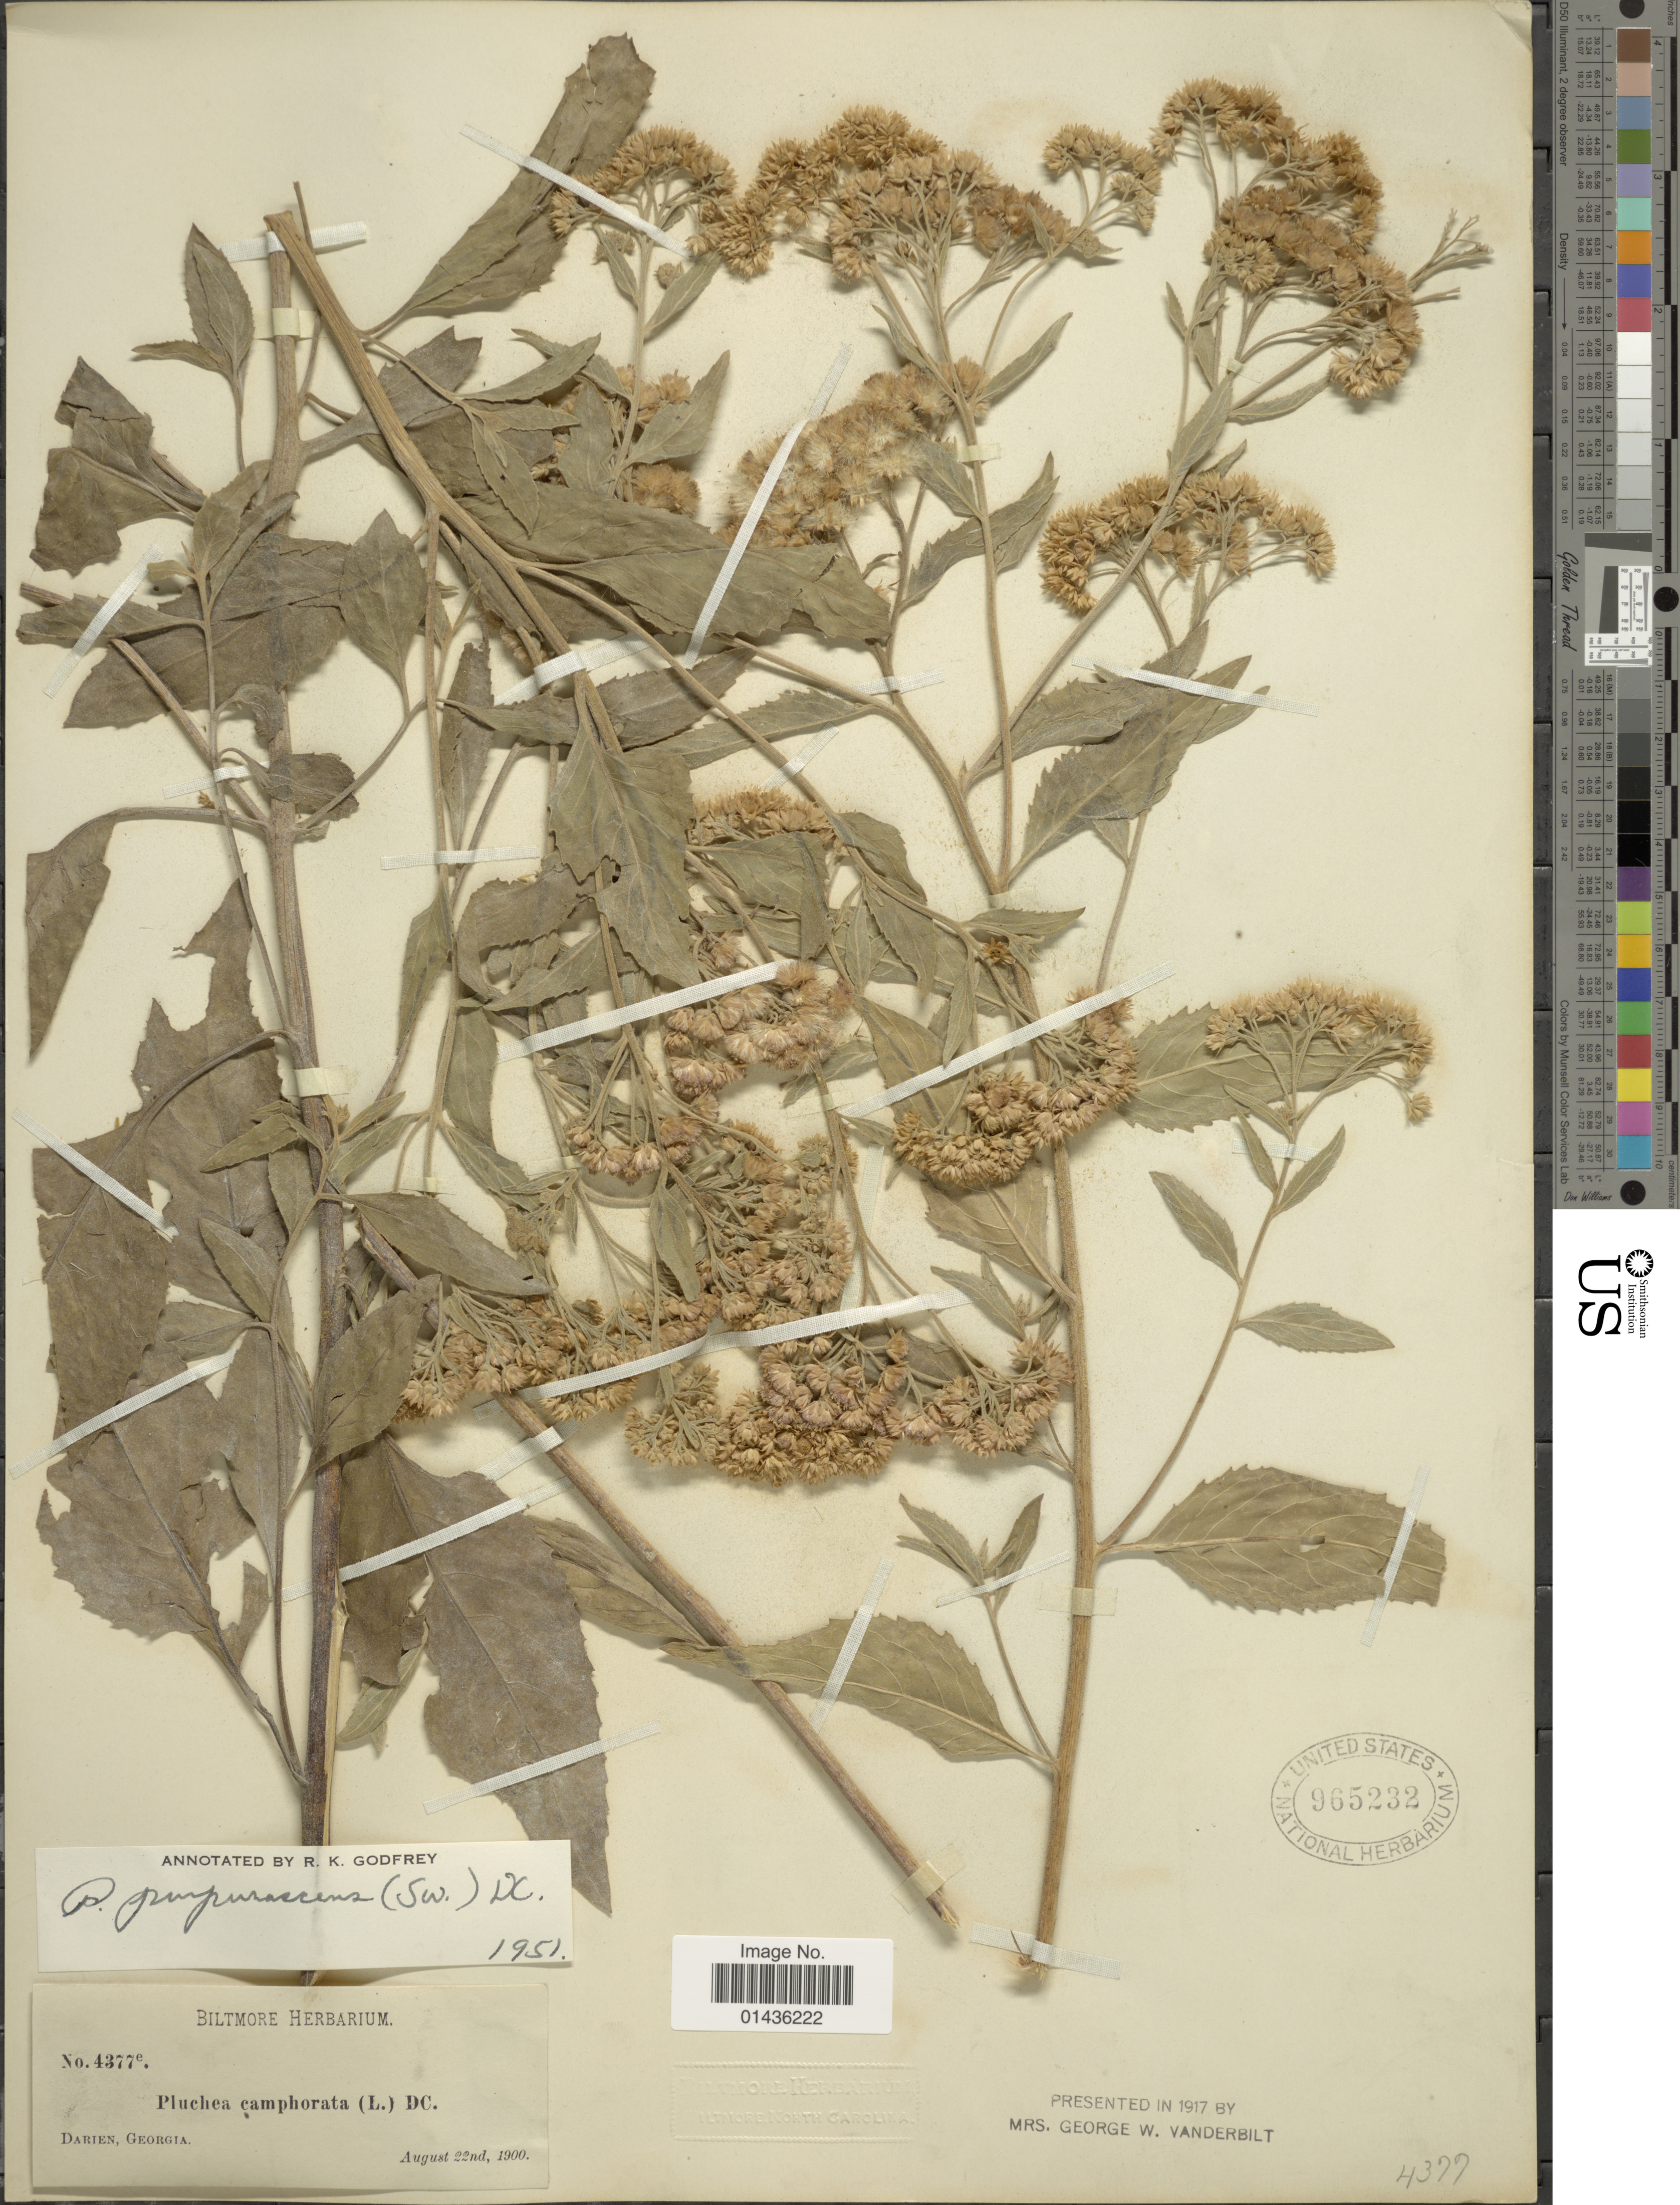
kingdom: Plantae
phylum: Tracheophyta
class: Magnoliopsida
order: Asterales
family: Asteraceae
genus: Pluchea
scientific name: Pluchea odorata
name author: (L.) Cass.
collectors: ex herb. Biltmore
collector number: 4377e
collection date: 1900-08-22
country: United States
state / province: Georgia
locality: Darien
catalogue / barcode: US 965232